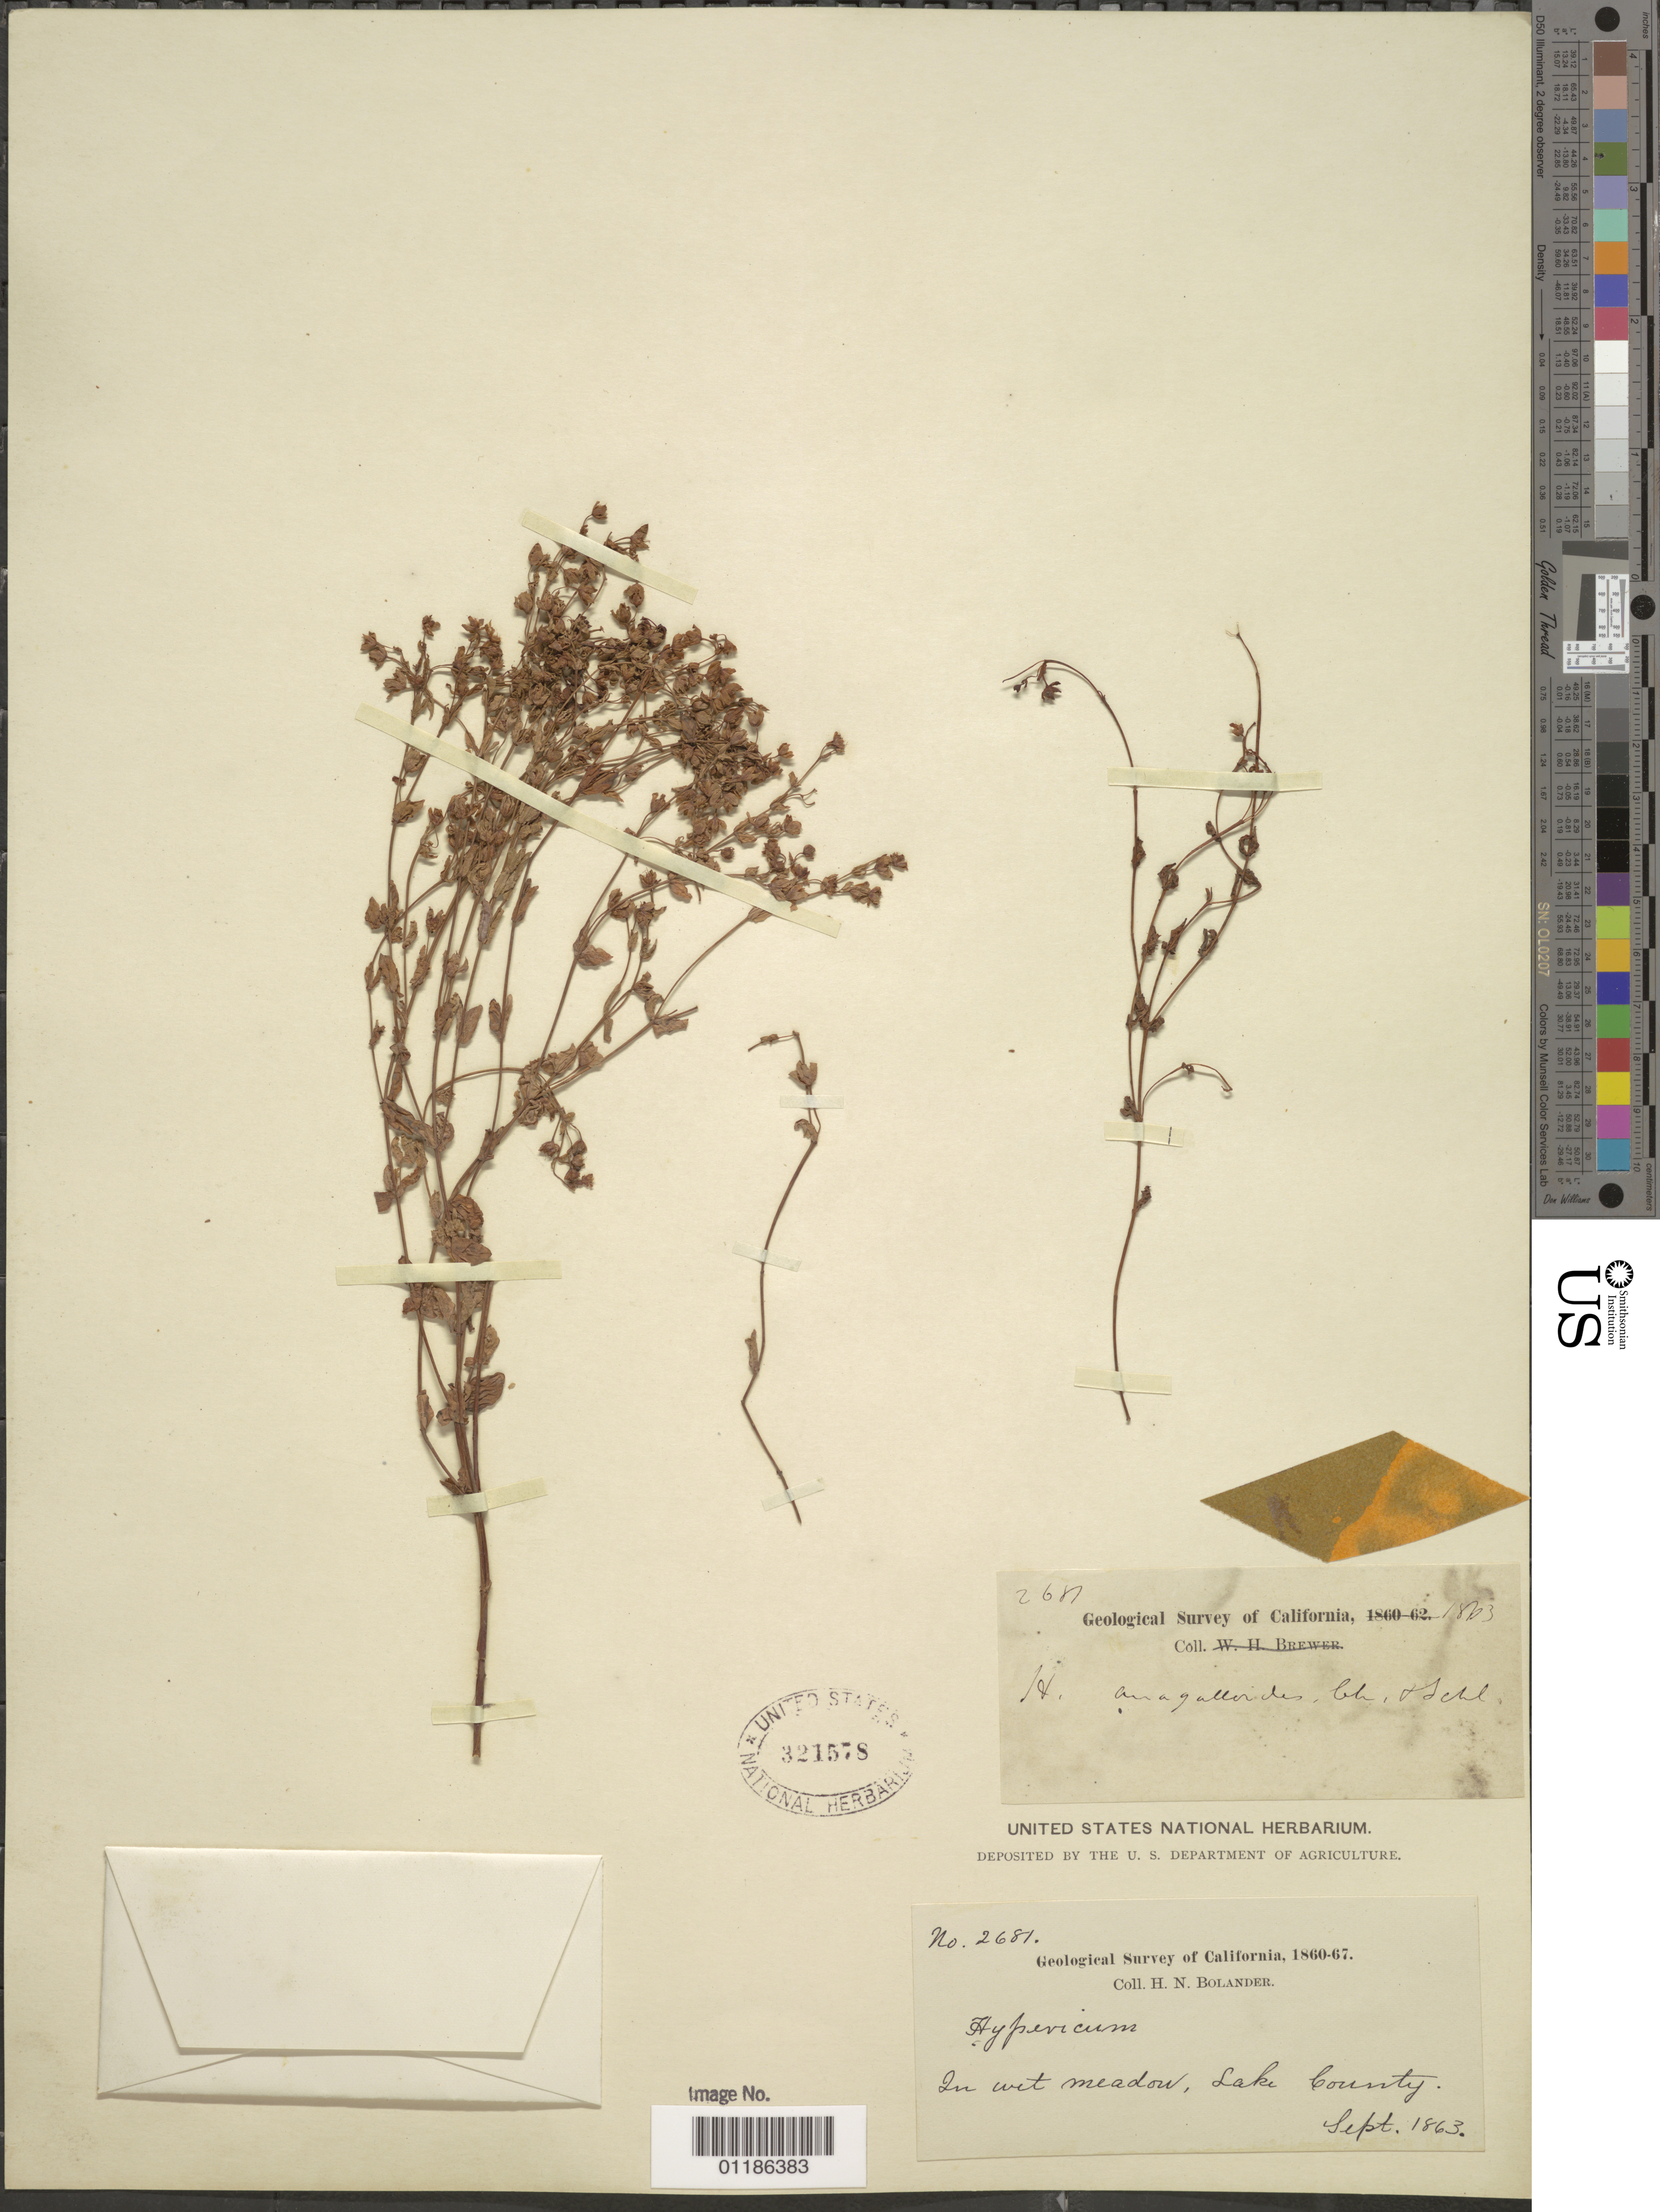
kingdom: Plantae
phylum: Tracheophyta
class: Magnoliopsida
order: Malpighiales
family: Hypericaceae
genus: Hypericum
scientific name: Hypericum anagalloides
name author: Cham. & Schltdl.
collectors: H. Bolander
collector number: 2681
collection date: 1863-09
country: United States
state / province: California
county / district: Lake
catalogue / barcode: US 321578